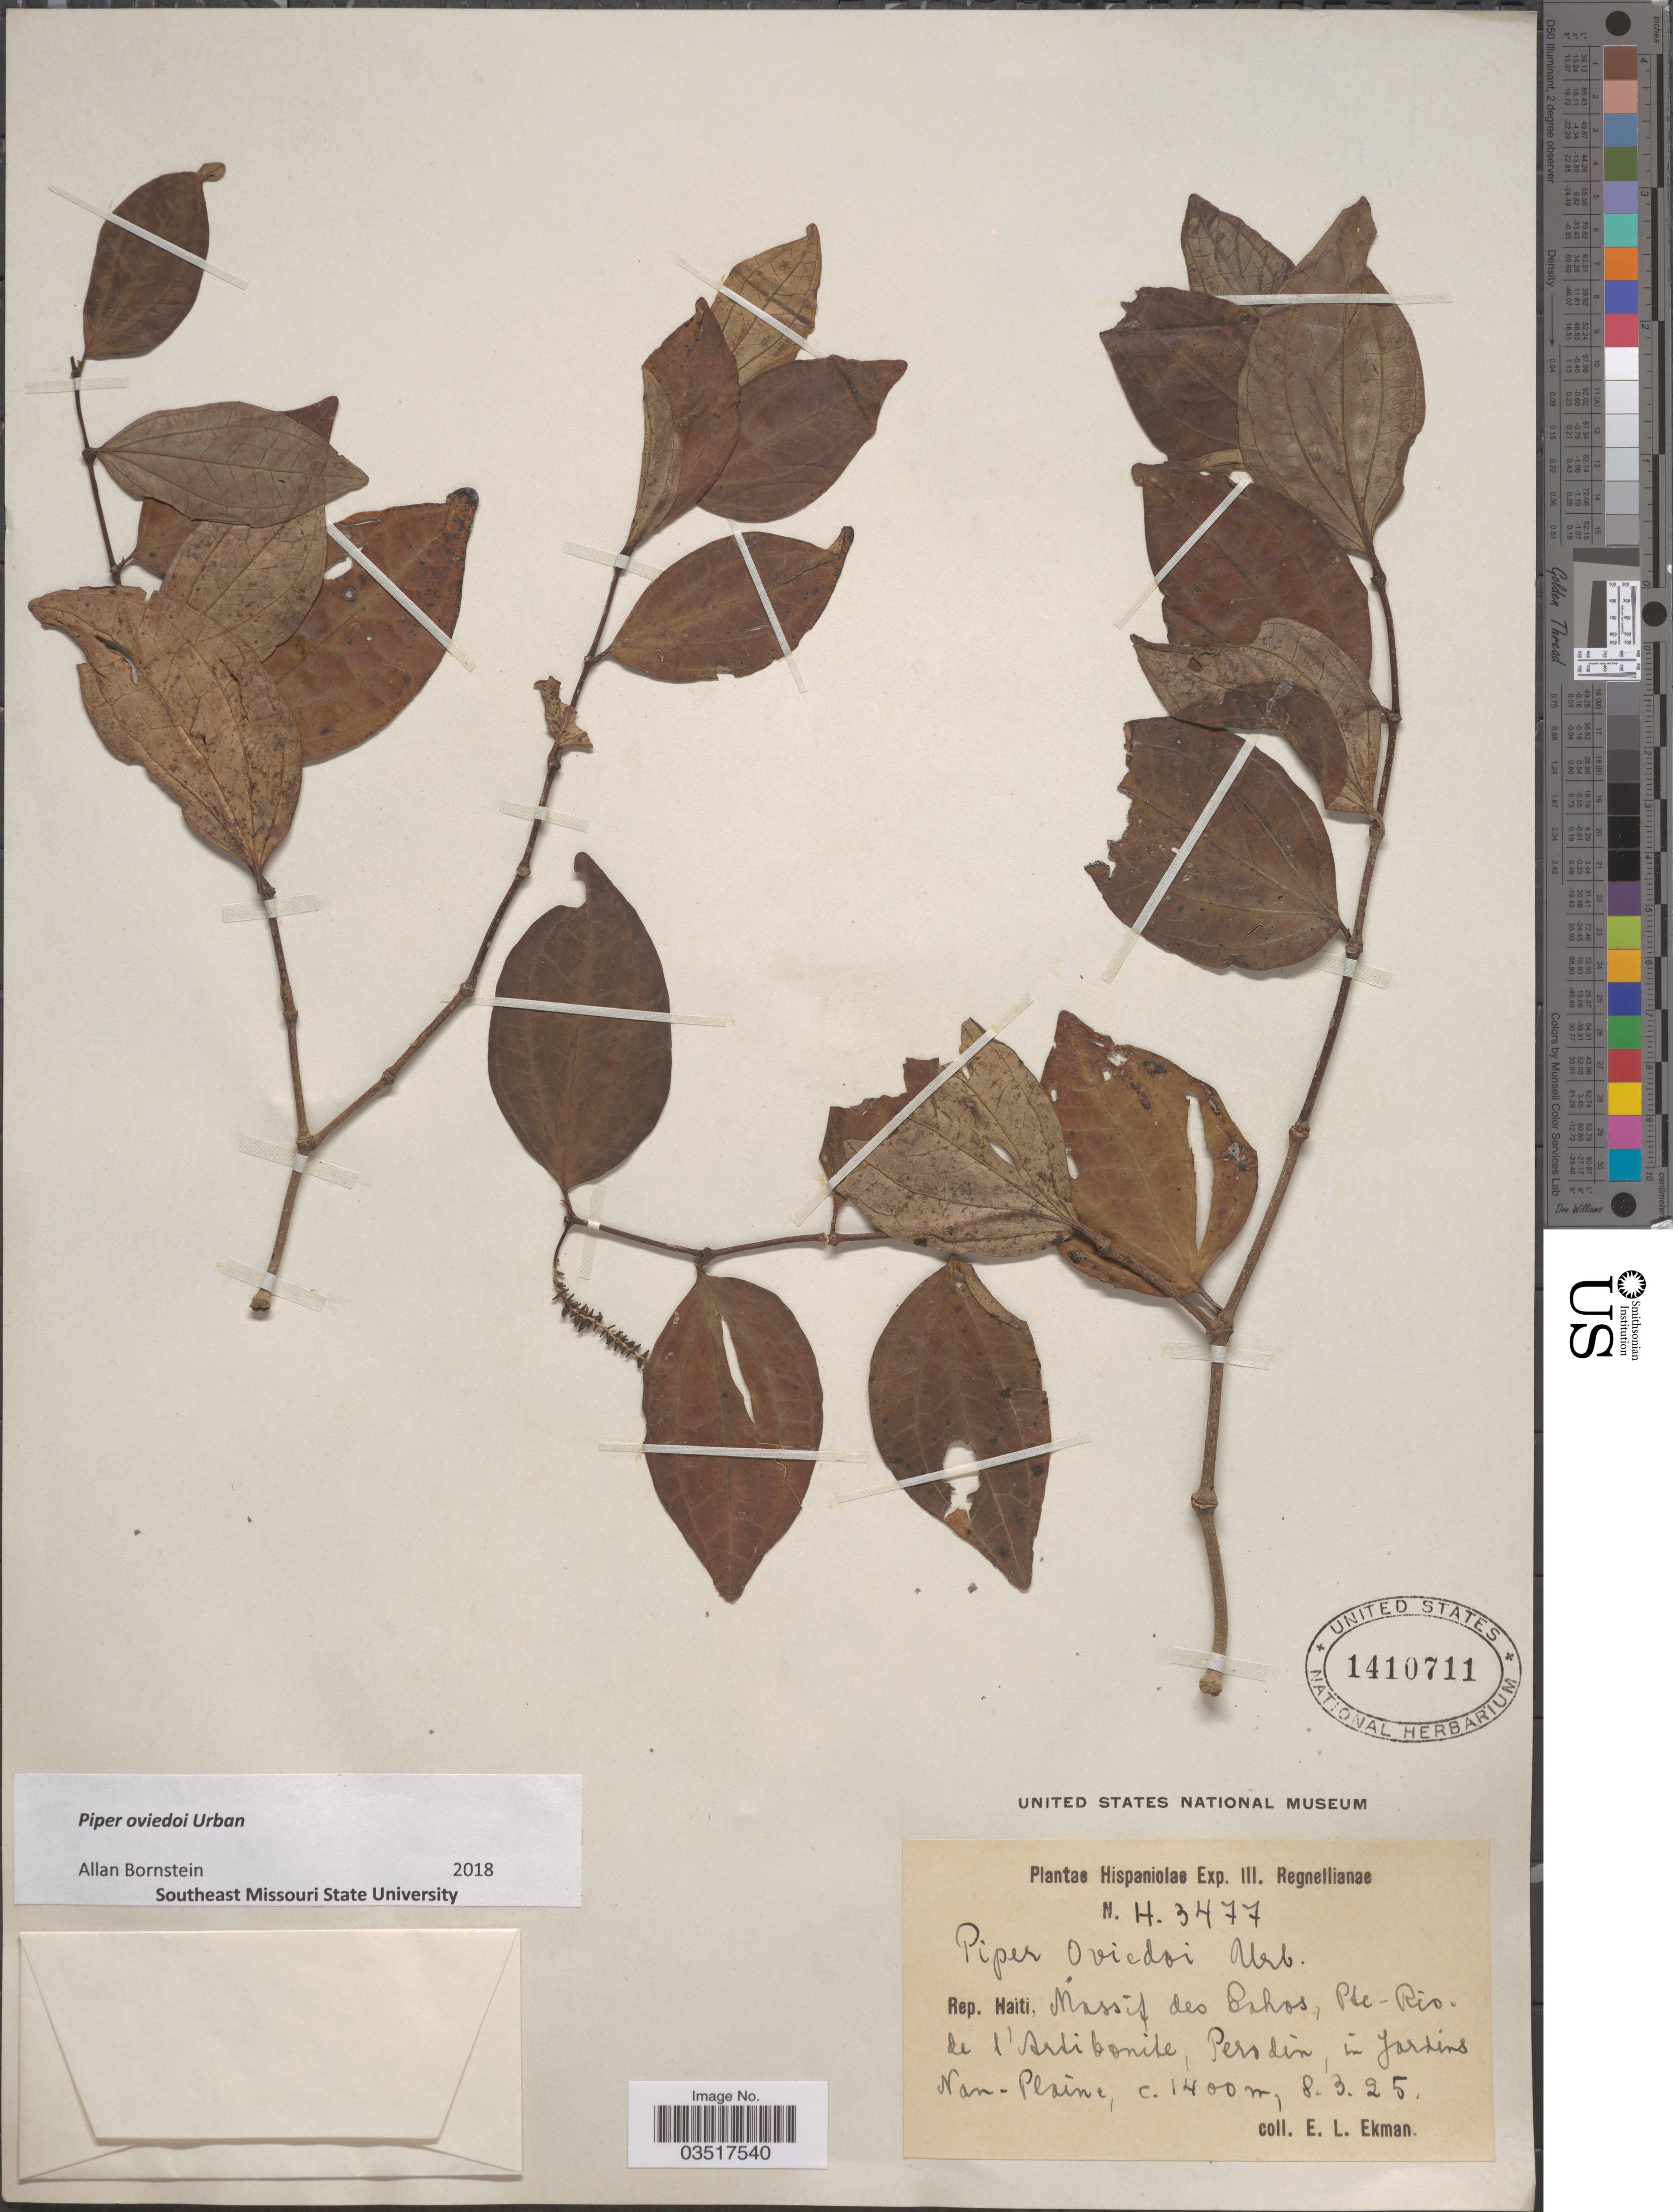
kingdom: Plantae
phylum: Tracheophyta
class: Magnoliopsida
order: Piperales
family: Piperaceae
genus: Piper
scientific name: Piper oviedoi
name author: Urb.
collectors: E. L. Ekman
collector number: H3477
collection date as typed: Transcribed d/m/y: 8/3/25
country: Haiti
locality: Rep. Haiti, Massif des Cahos, Pte-Rio de l'Artibonite, Perodin, in Jardins Nan-Plaine.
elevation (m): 1400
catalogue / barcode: US 1410711